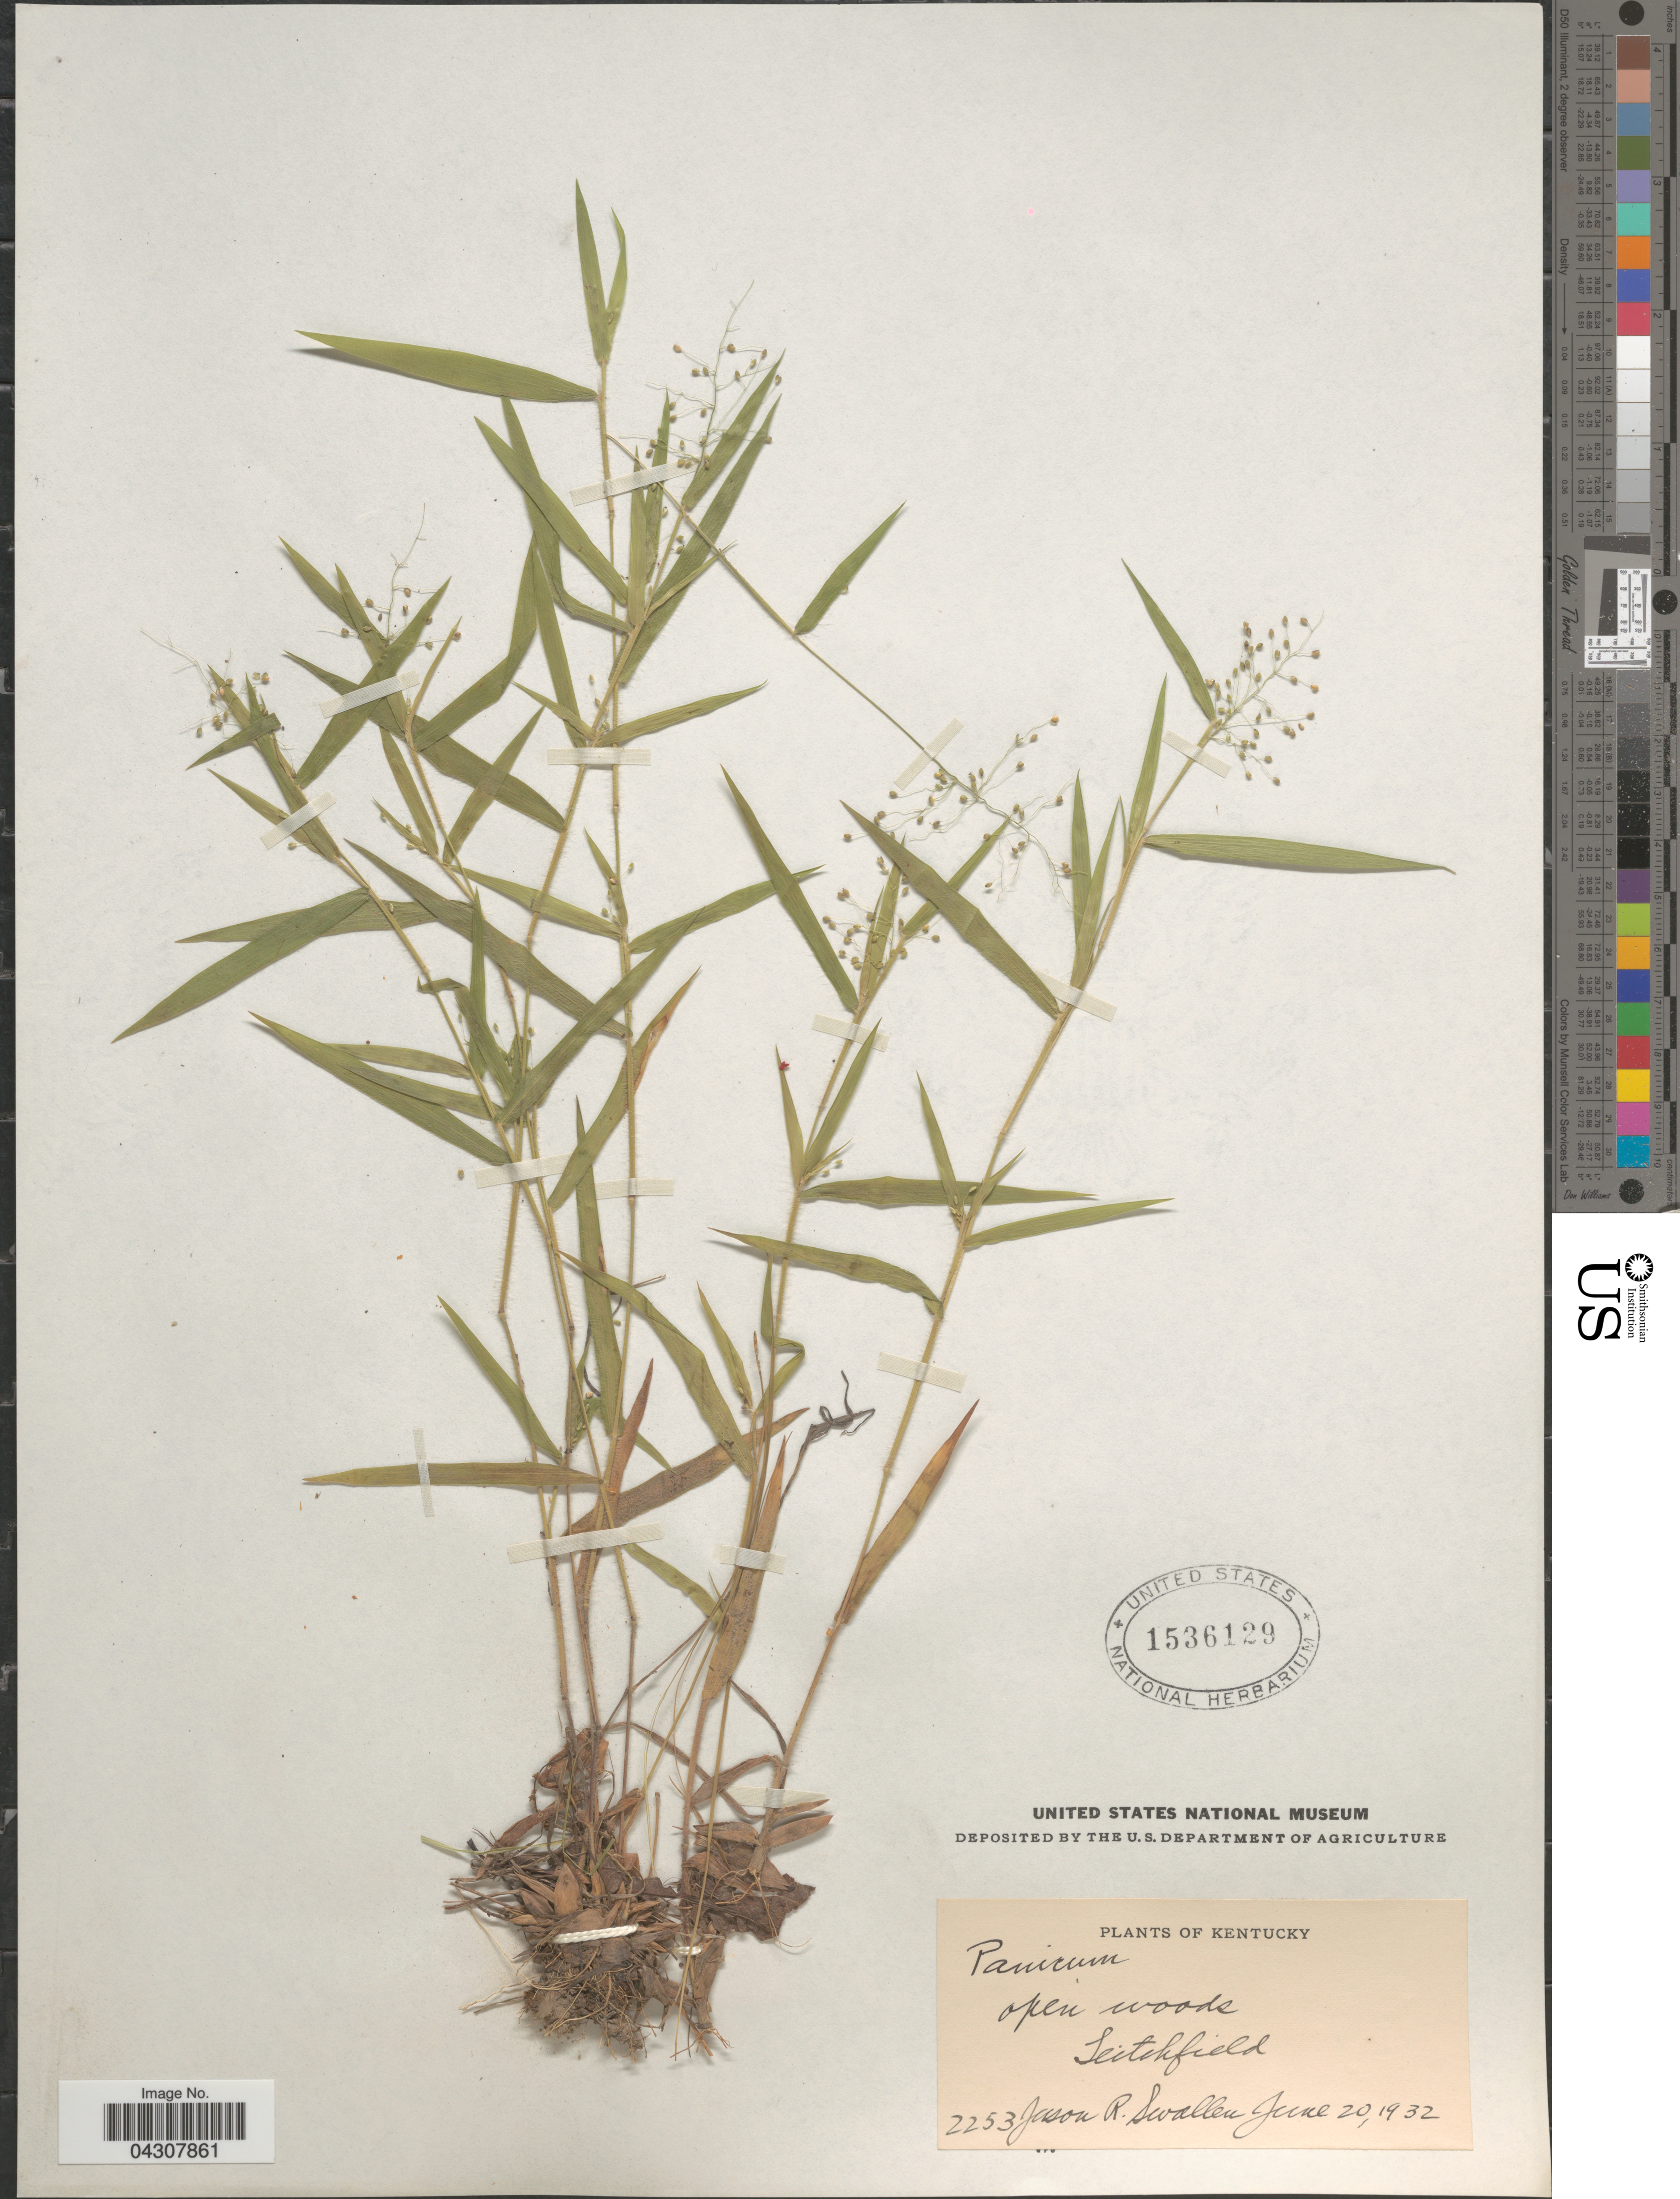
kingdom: Plantae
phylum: Tracheophyta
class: Liliopsida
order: Poales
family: Poaceae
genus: Dichanthelium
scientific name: Dichanthelium acuminatum var. acuminatum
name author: (Sw.) Gould & C.A. Clark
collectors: J. R. Swallen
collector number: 2253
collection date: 1932-06-20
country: United States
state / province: Kentucky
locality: Leitchfield.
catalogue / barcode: US 1536129